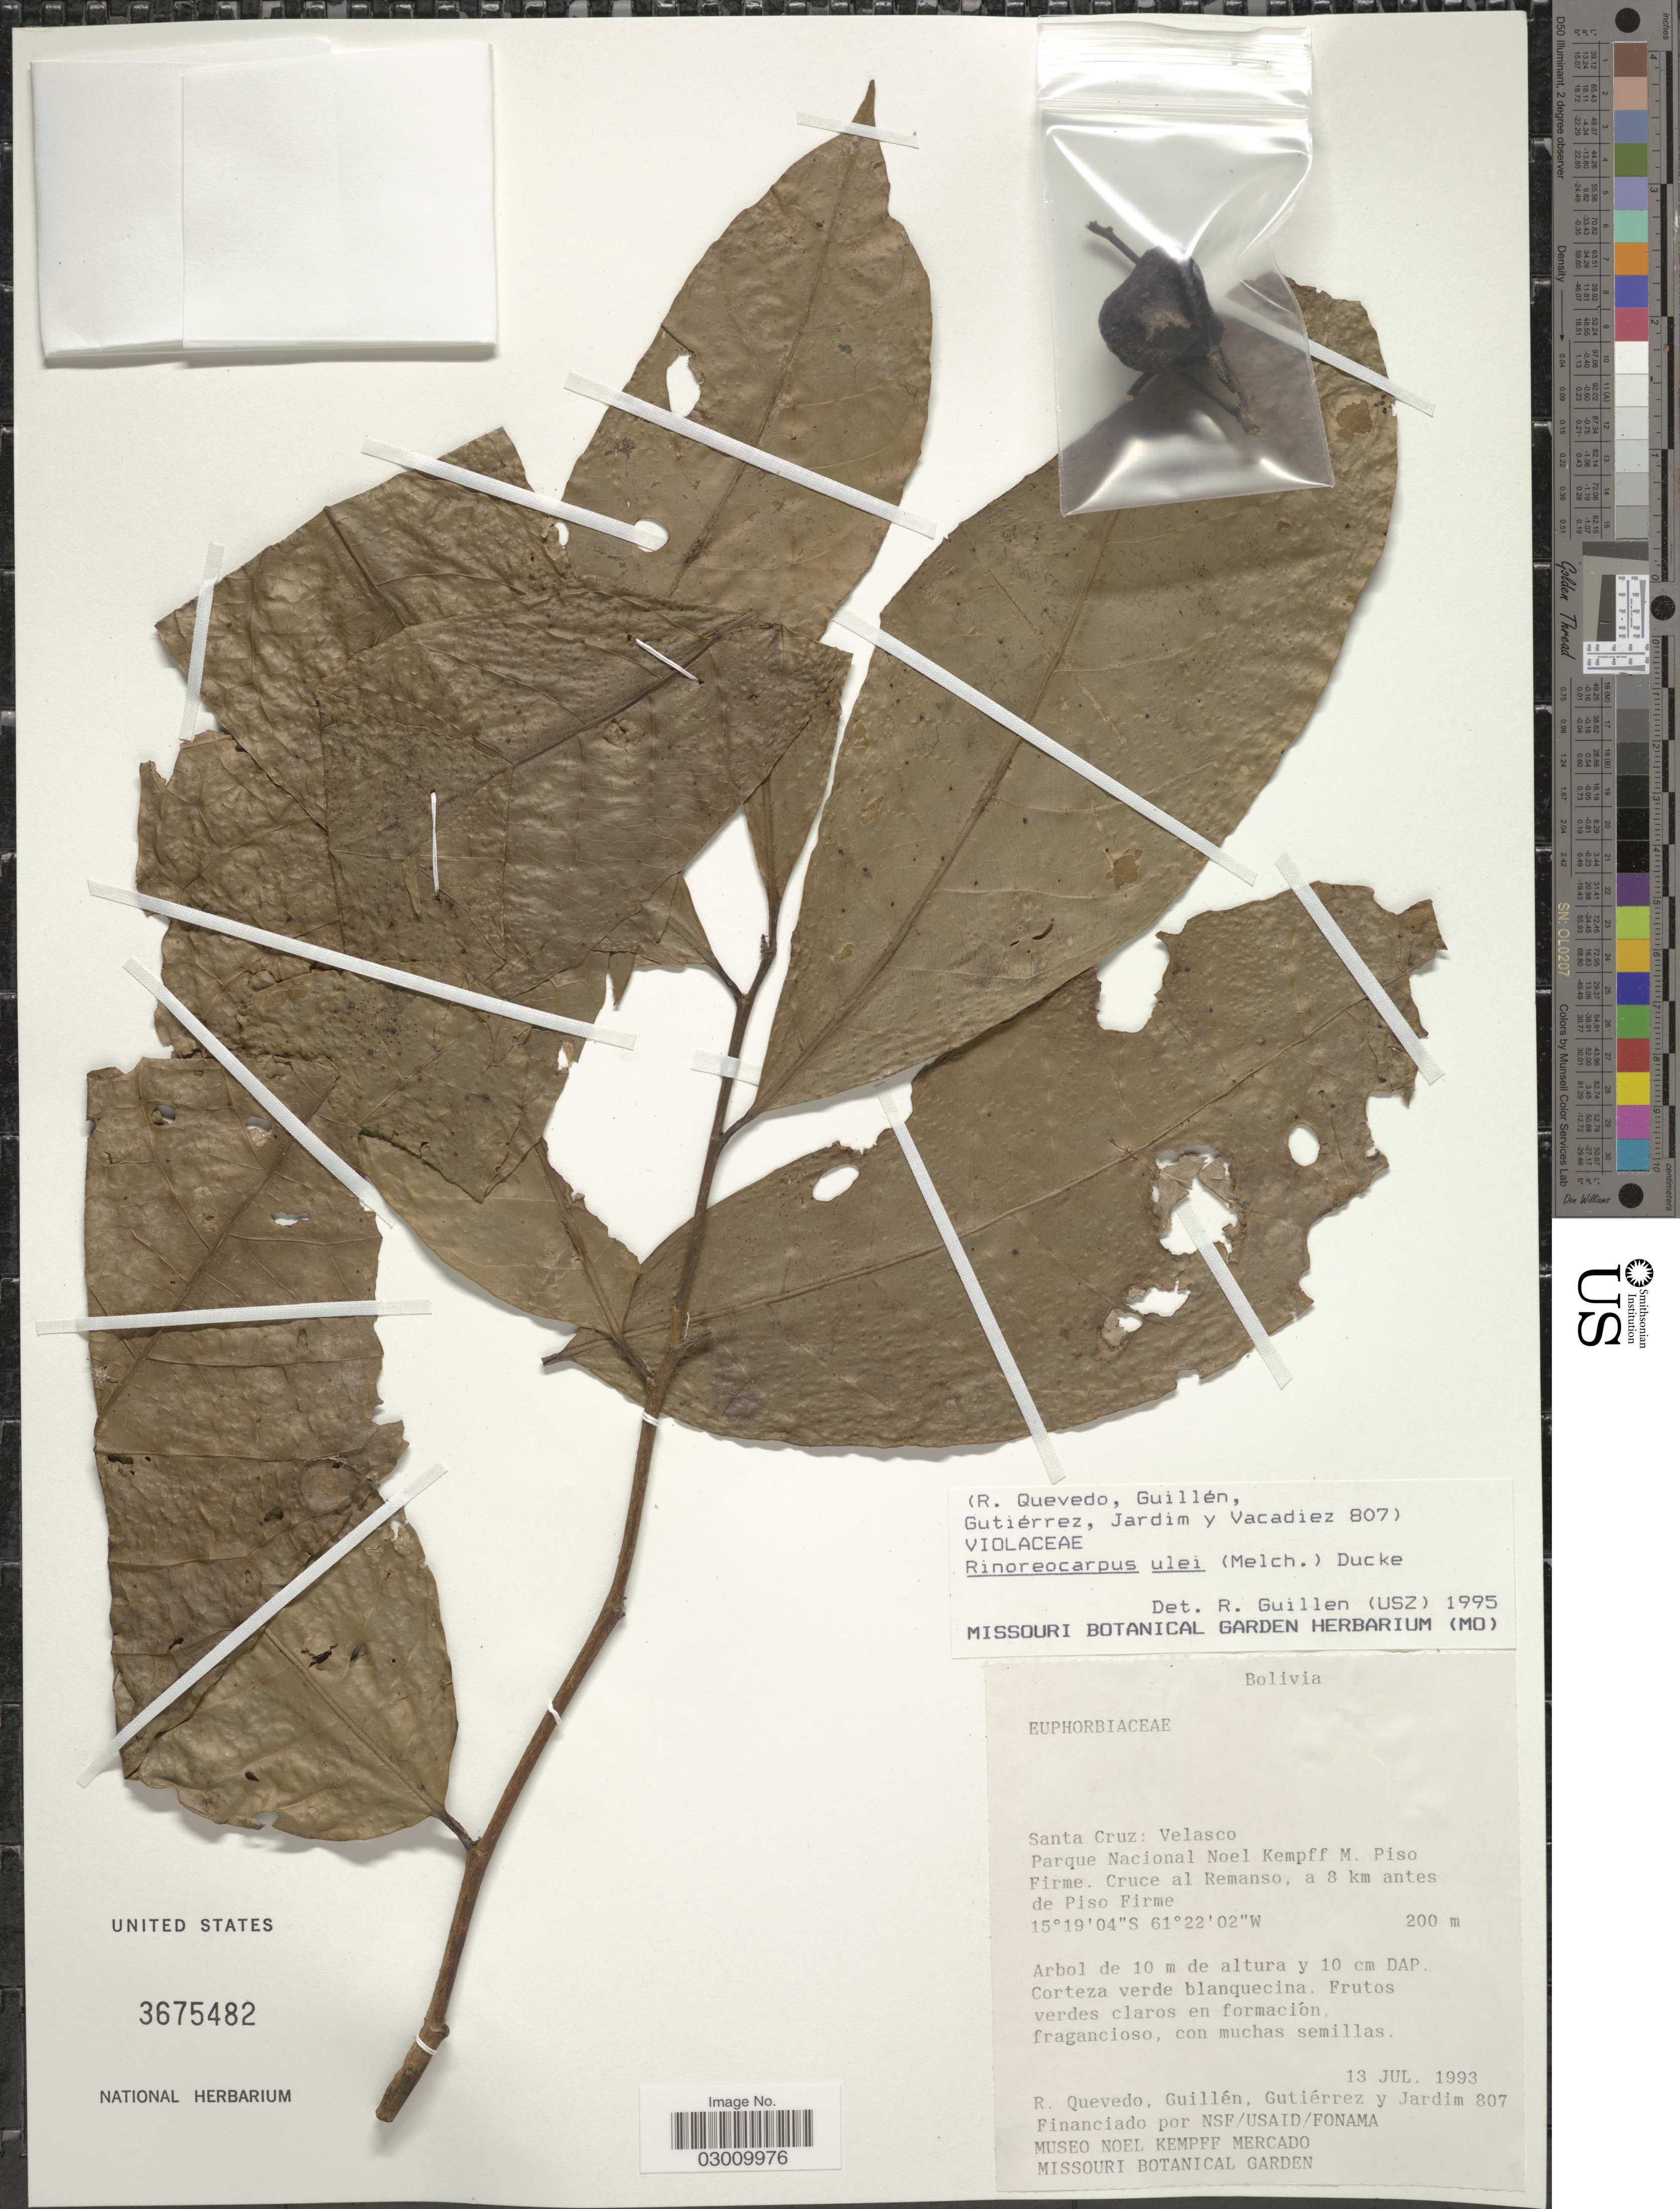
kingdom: Plantae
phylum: Tracheophyta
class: Magnoliopsida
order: Malpighiales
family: Violaceae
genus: Rinoreocarpus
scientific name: Rinoreocarpus ulei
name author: (Melch.) Ducke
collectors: R. Quevedo, -- Guillen, Gutiérrez, -- & Jardim, --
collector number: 807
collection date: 1993-07-13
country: Bolivia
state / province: Santa Cruz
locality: Velasco, Parque Nacional Noel Kempff M. Piso Firme, Cruce al Remanso, a 8 km antes de Piso Firme.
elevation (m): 200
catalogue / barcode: US 3675482